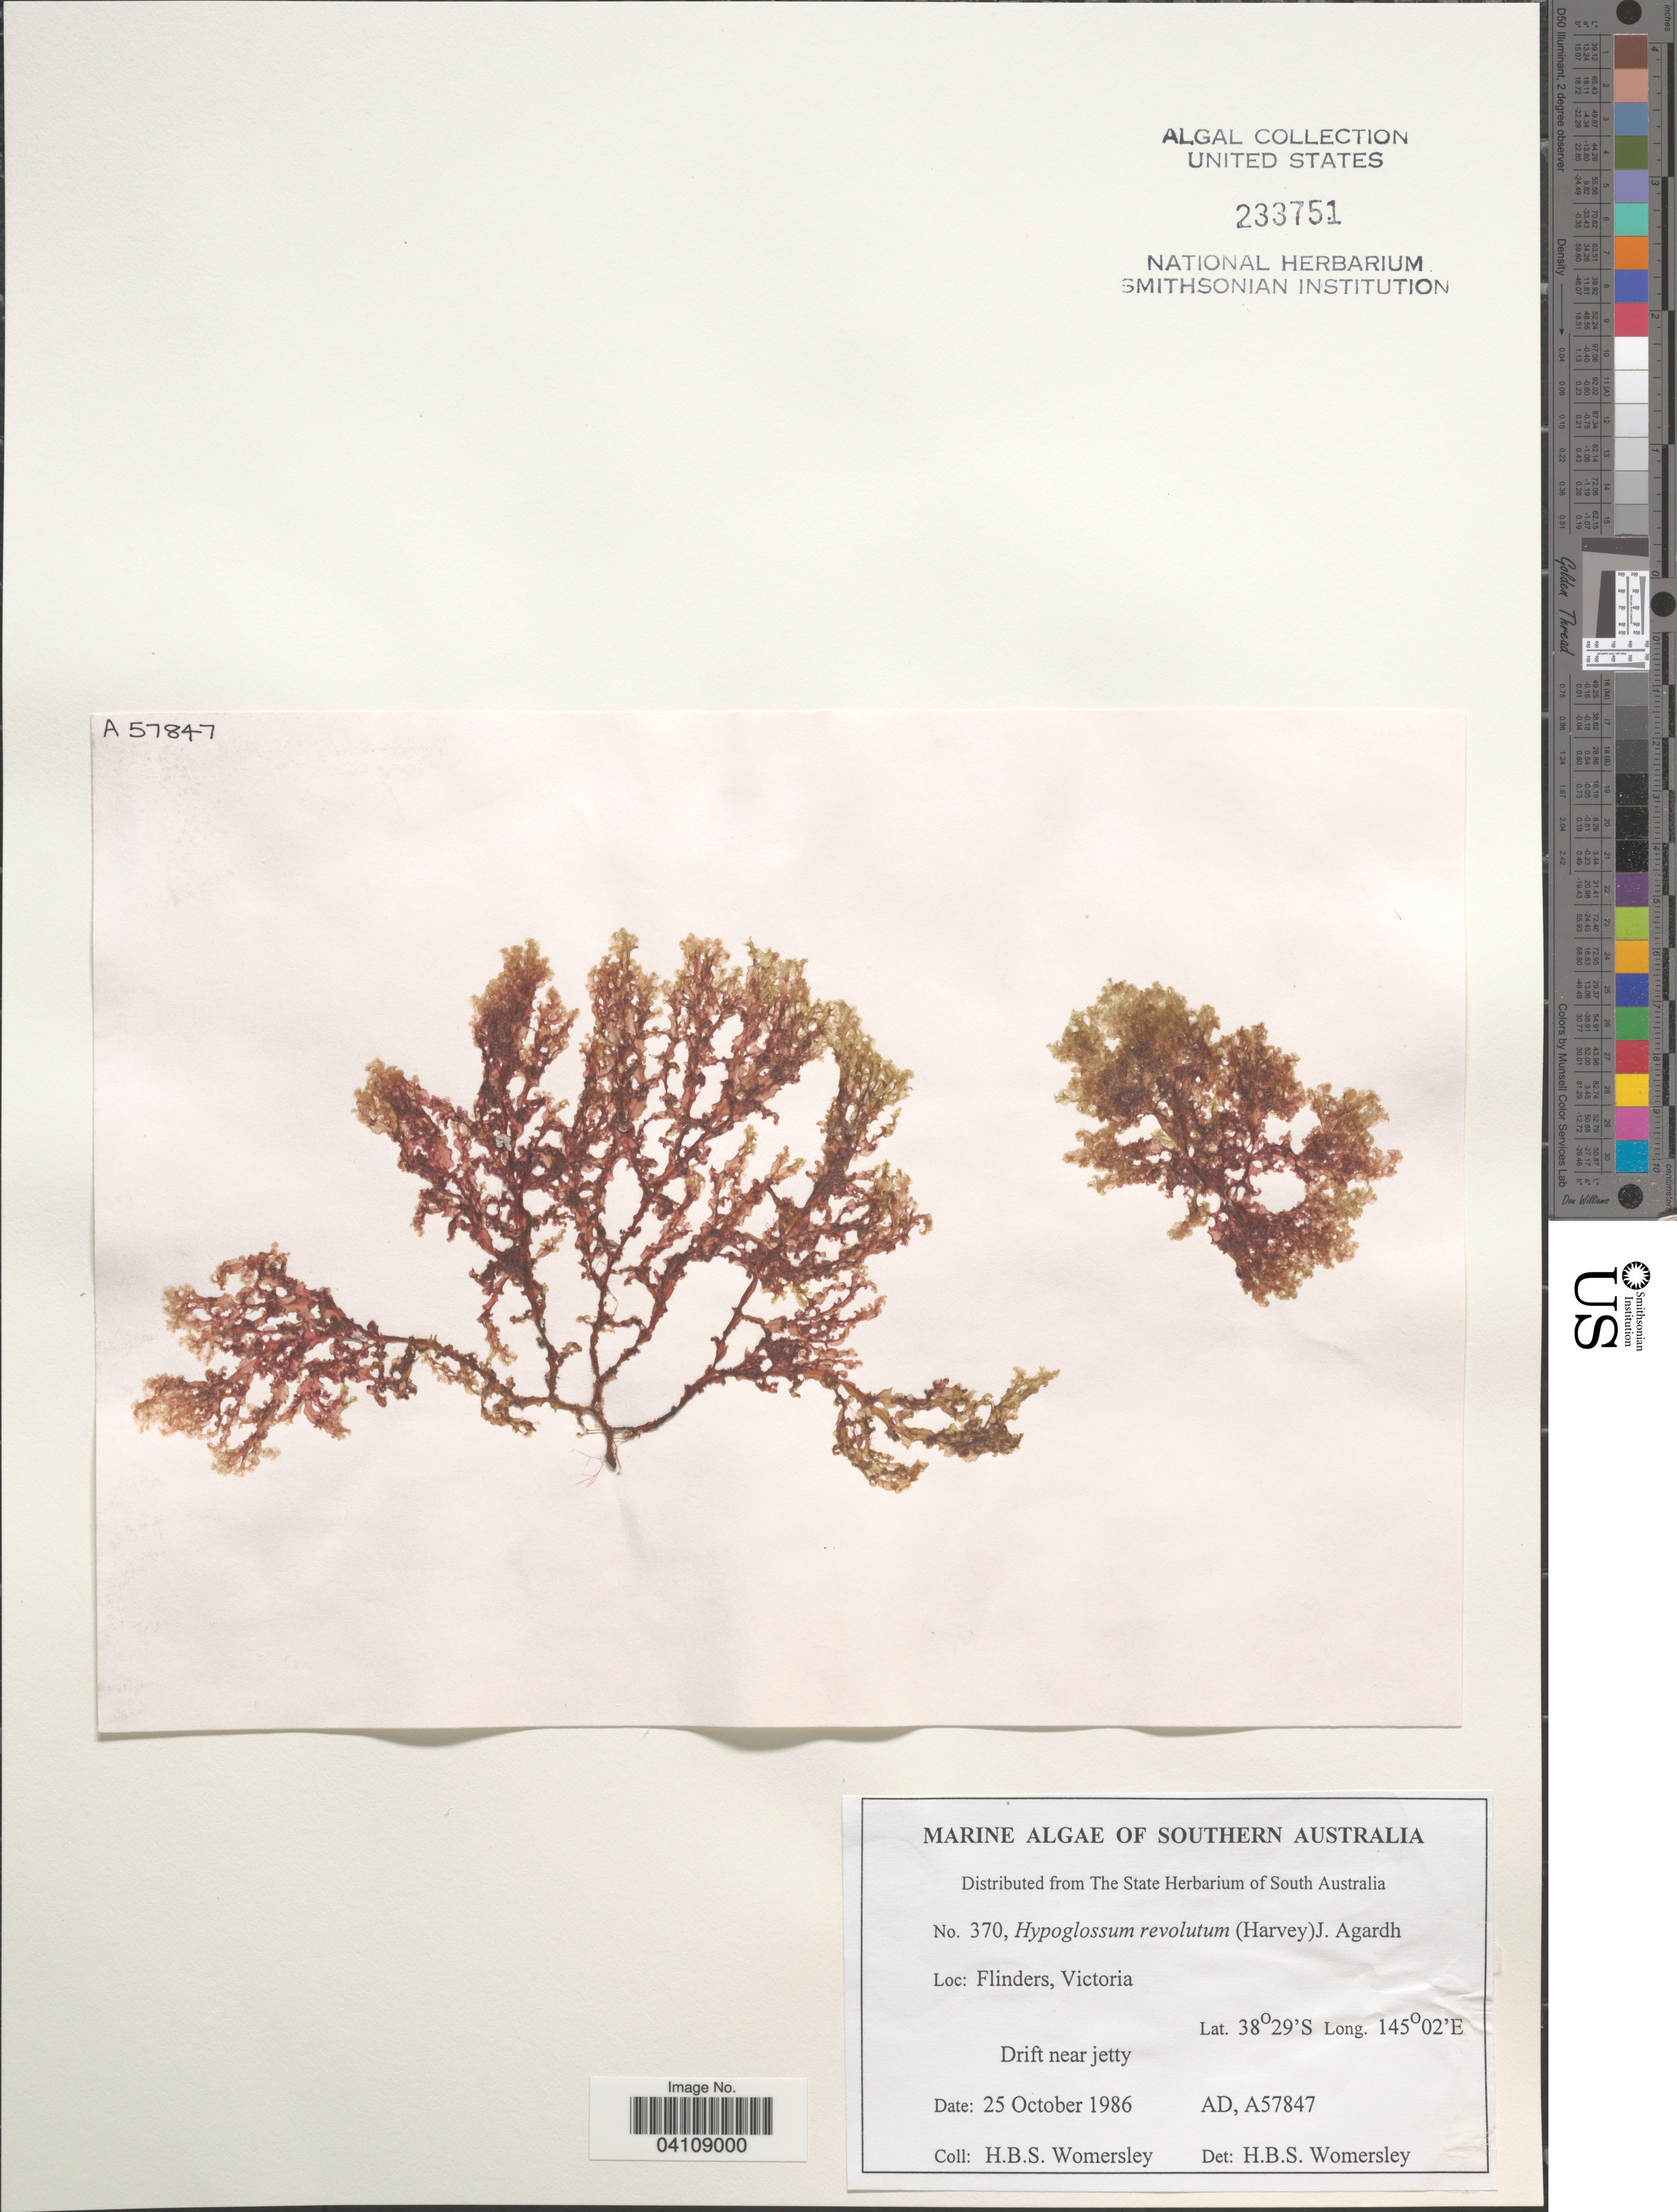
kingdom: Plantae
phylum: Rhodophyta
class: Florideophyceae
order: Ceramiales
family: Delesseriaceae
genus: Hypoglossum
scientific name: Hypoglossum revolutum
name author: (Harv.) J. Agardh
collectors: H. B. S. Womersley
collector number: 370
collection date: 1986-10-25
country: Australia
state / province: Victoria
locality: Southern Australia. Flinders, Victoria.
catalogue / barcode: US 233751